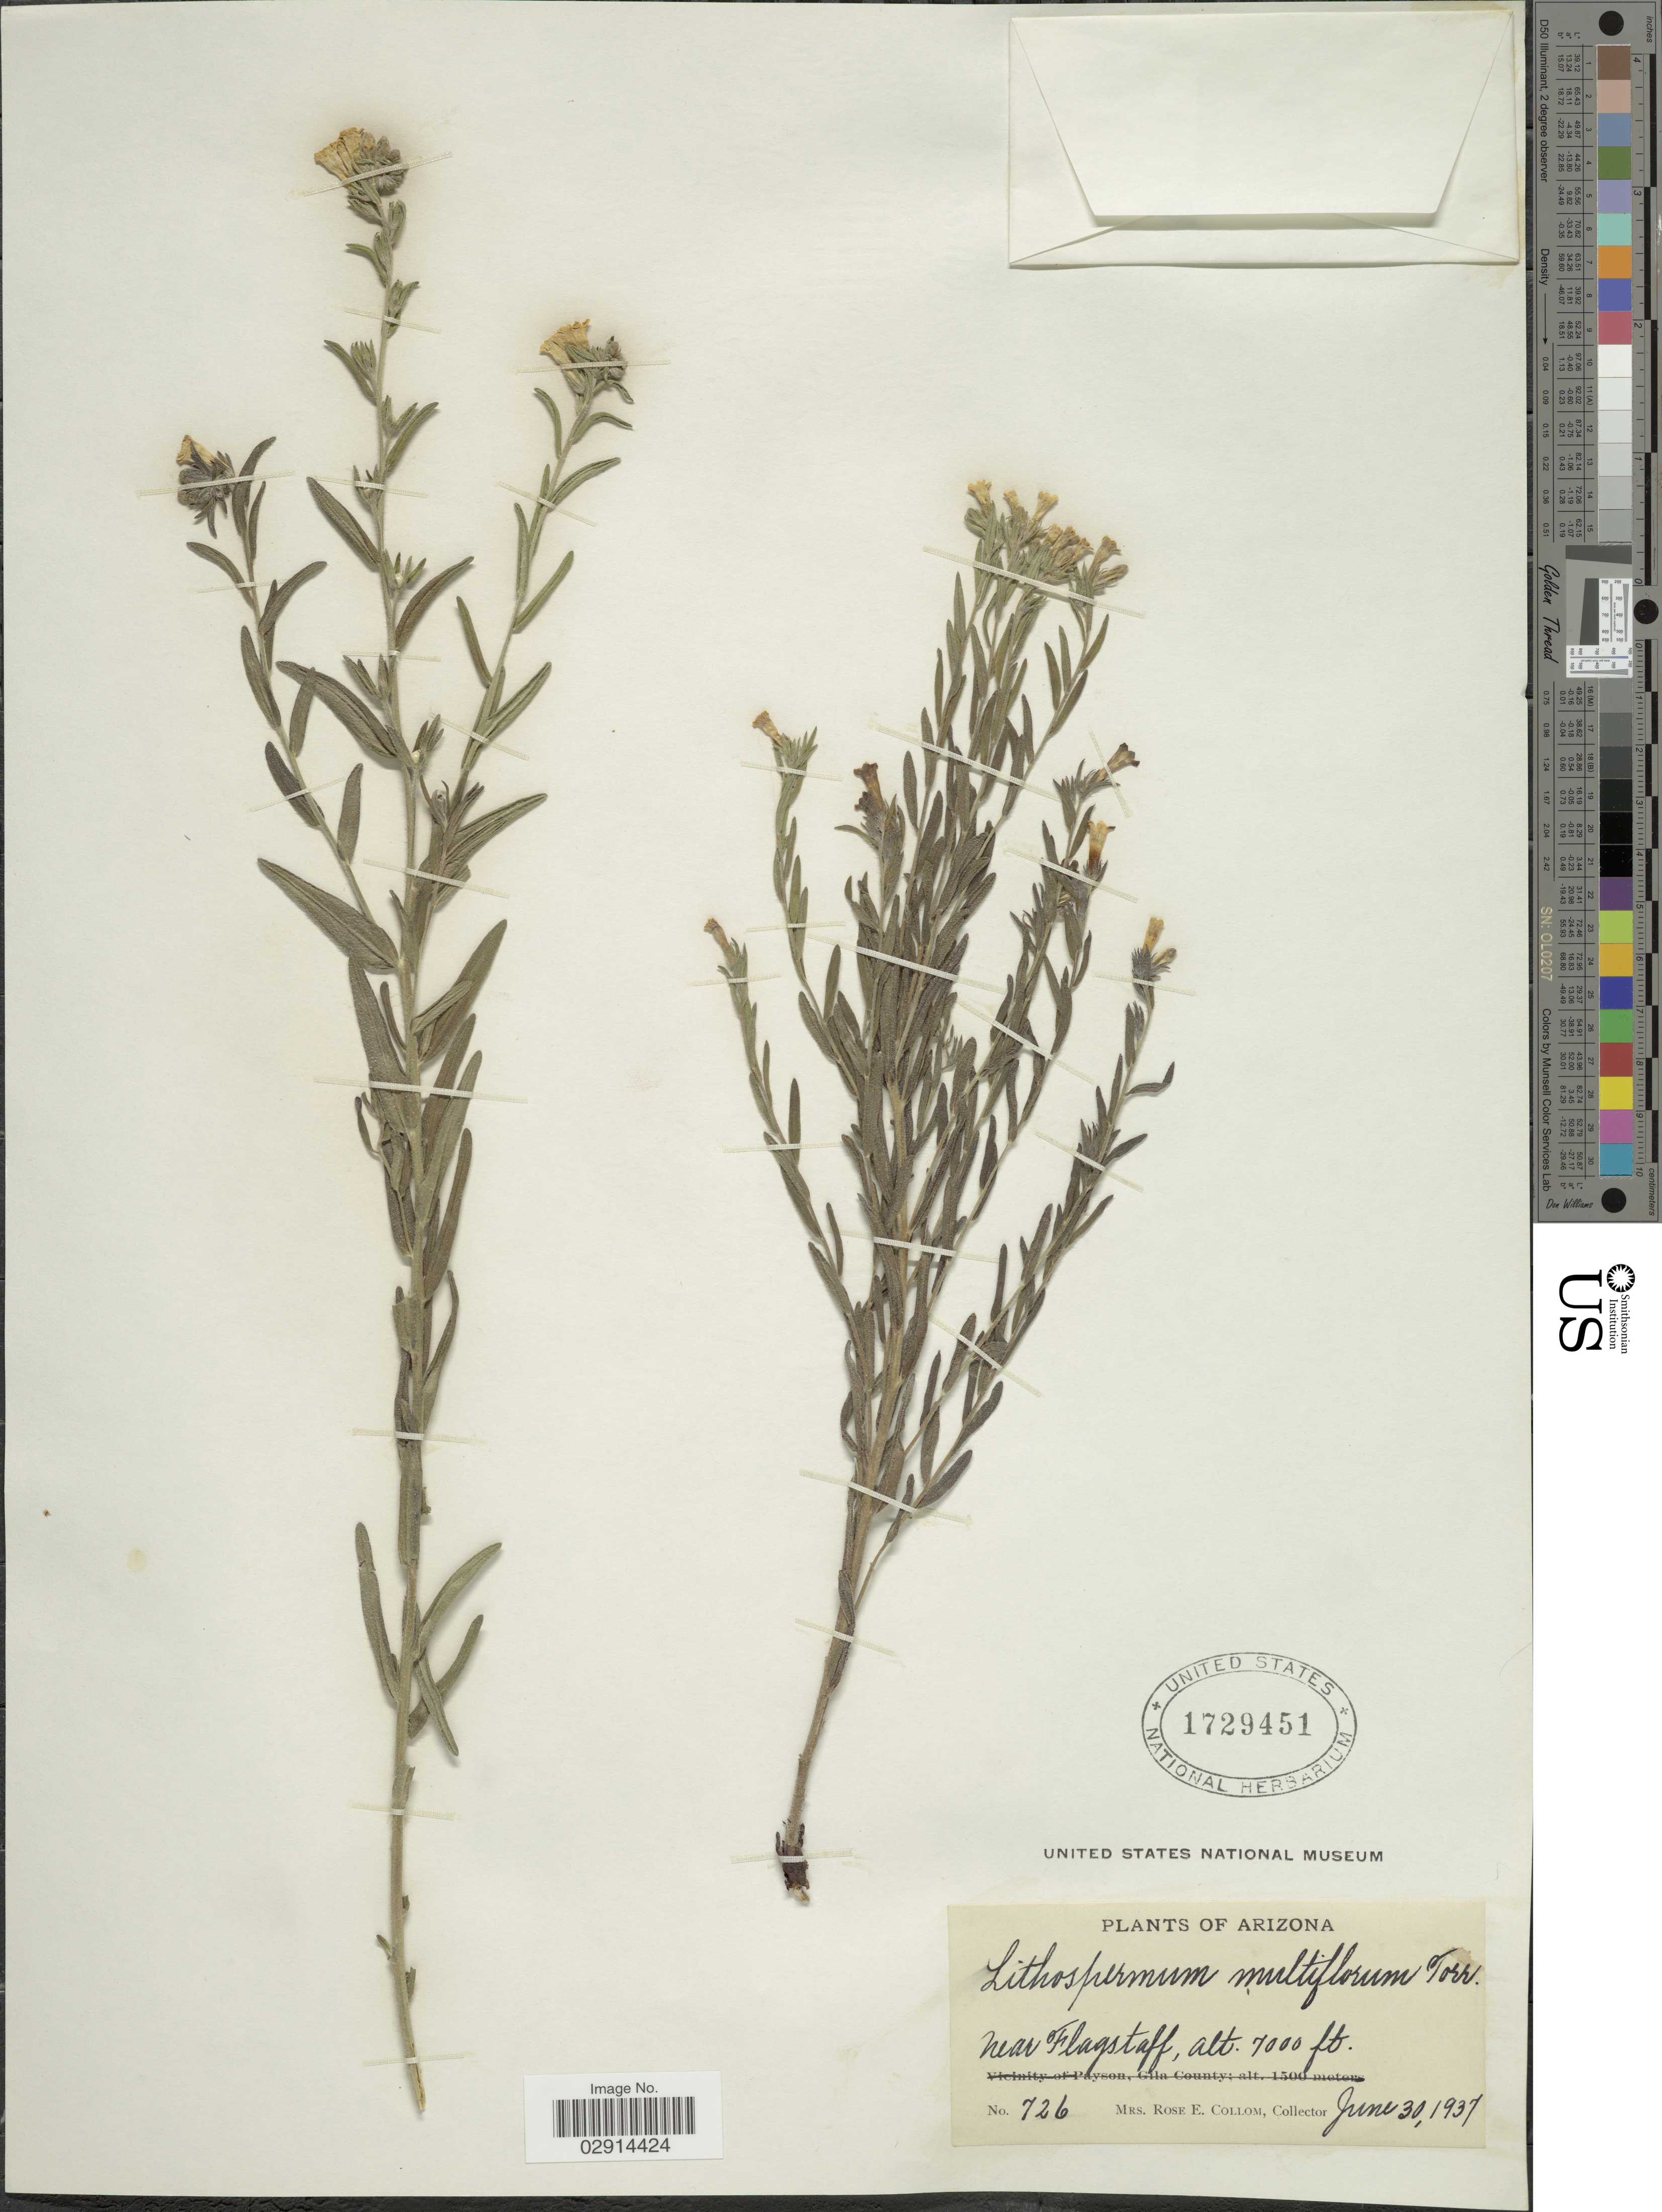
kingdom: Plantae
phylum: Tracheophyta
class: Magnoliopsida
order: Boraginales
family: Boraginaceae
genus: Lithospermum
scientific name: Lithospermum multiflorum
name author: Torr. ex A. Gray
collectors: R. E. Collom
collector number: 726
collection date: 1937-06-30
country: United States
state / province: Arizona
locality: Near Flagstaff.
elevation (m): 2134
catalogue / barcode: US 1729451